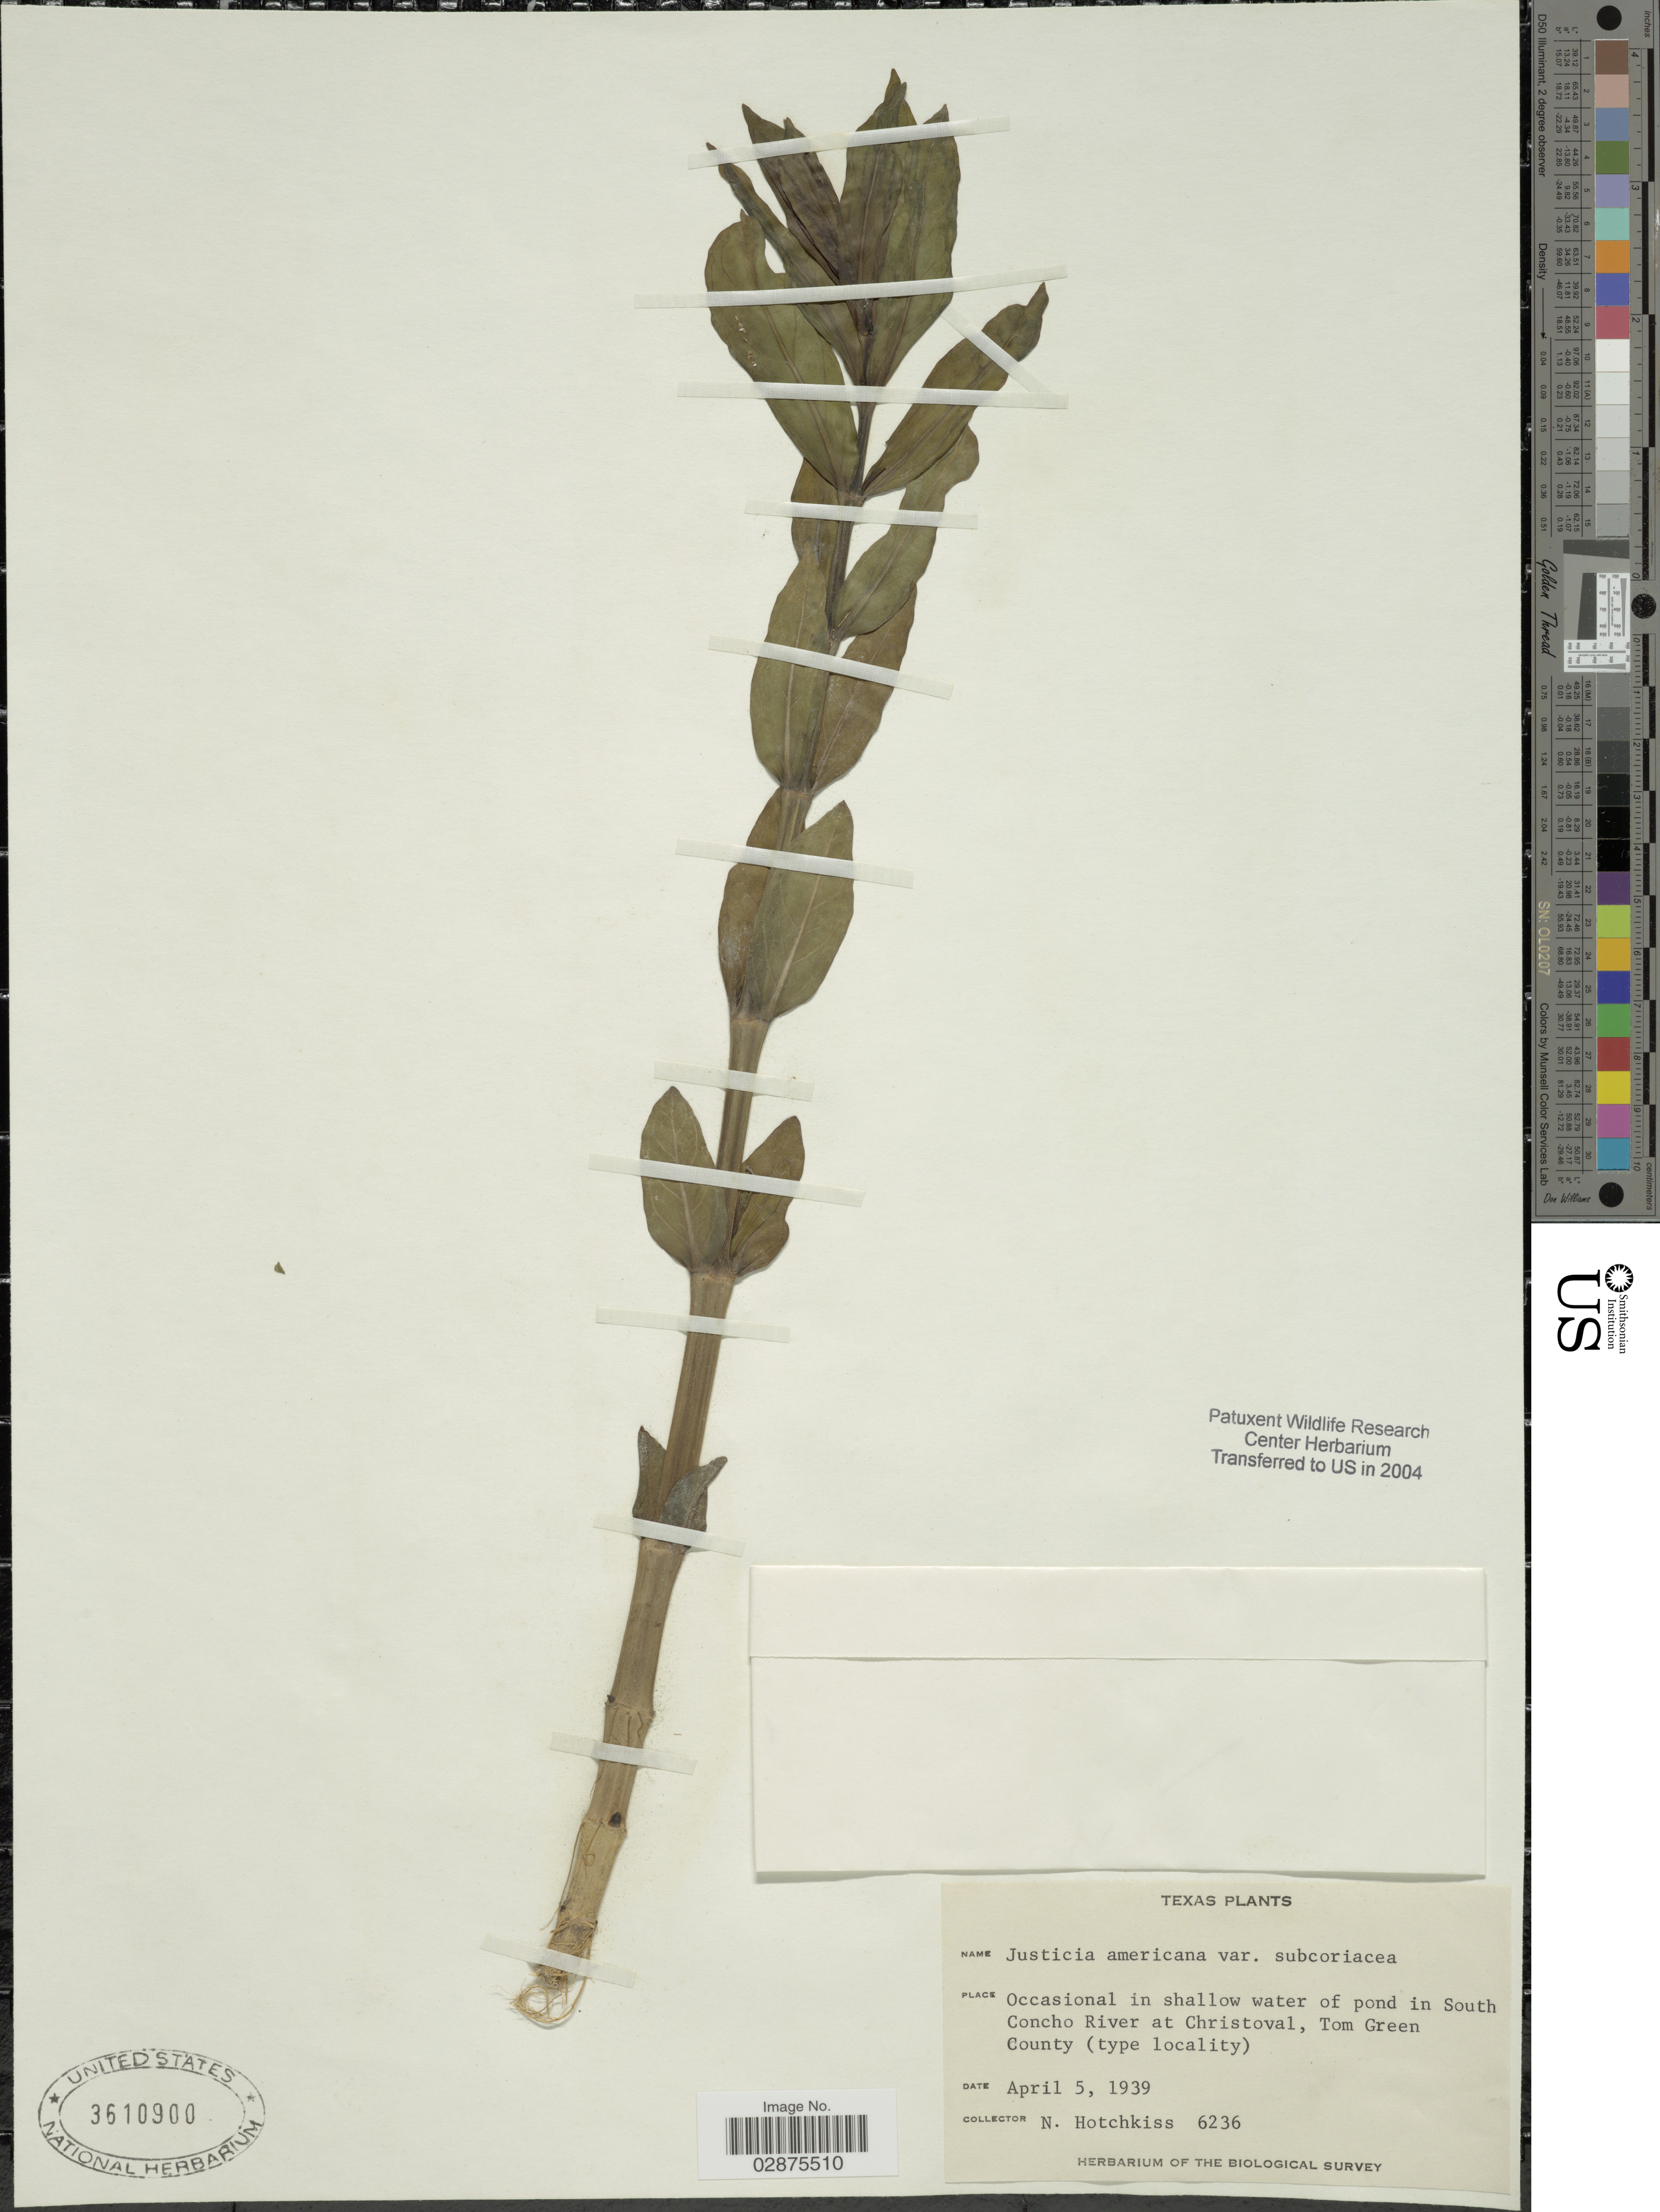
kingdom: Plantae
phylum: Tracheophyta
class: Magnoliopsida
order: Lamiales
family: Acanthaceae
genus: Justicia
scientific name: Justicia americana var. subcoriacea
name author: Fernald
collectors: N. Hotchkiss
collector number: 6236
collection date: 1939-04-05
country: United States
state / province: Texas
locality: Occasional in shallow water of pond in South Concho River at Christoval, Tom Green County.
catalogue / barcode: US 3610900